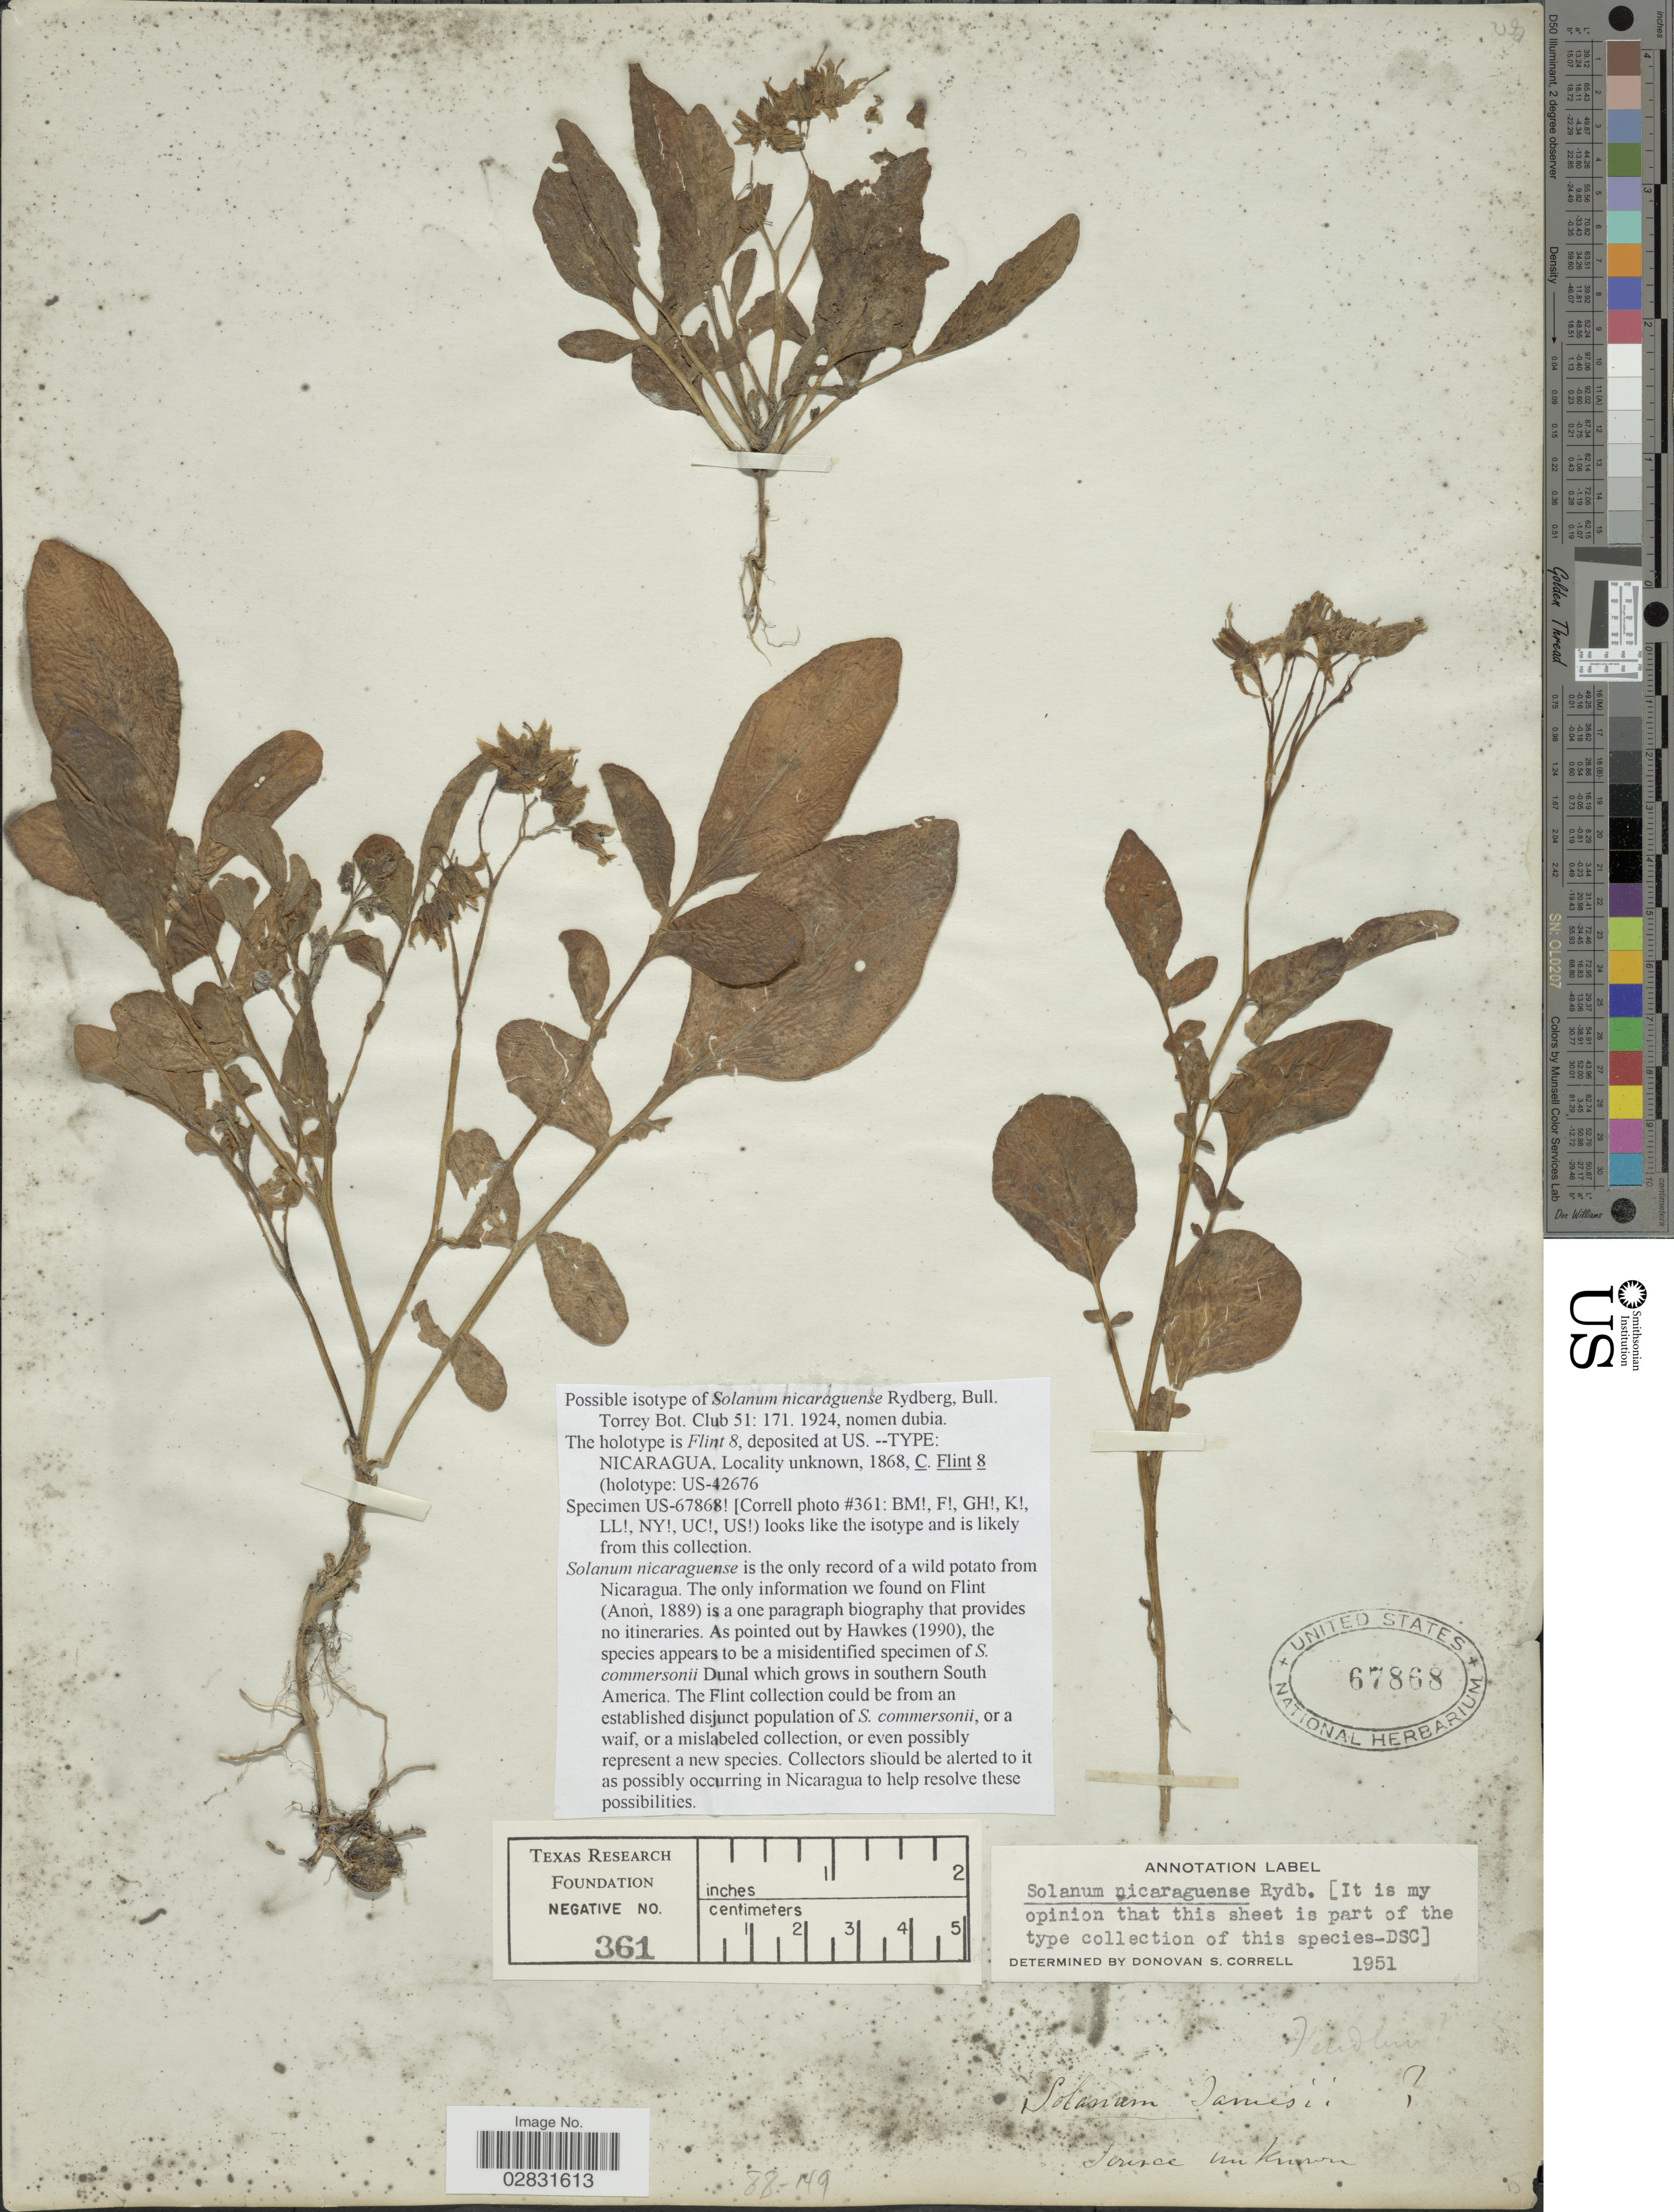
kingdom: Plantae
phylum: Tracheophyta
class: Magnoliopsida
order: Solanales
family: Solanaceae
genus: Solanum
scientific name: Solanum nicaraguense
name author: Rydb.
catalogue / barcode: US 67868